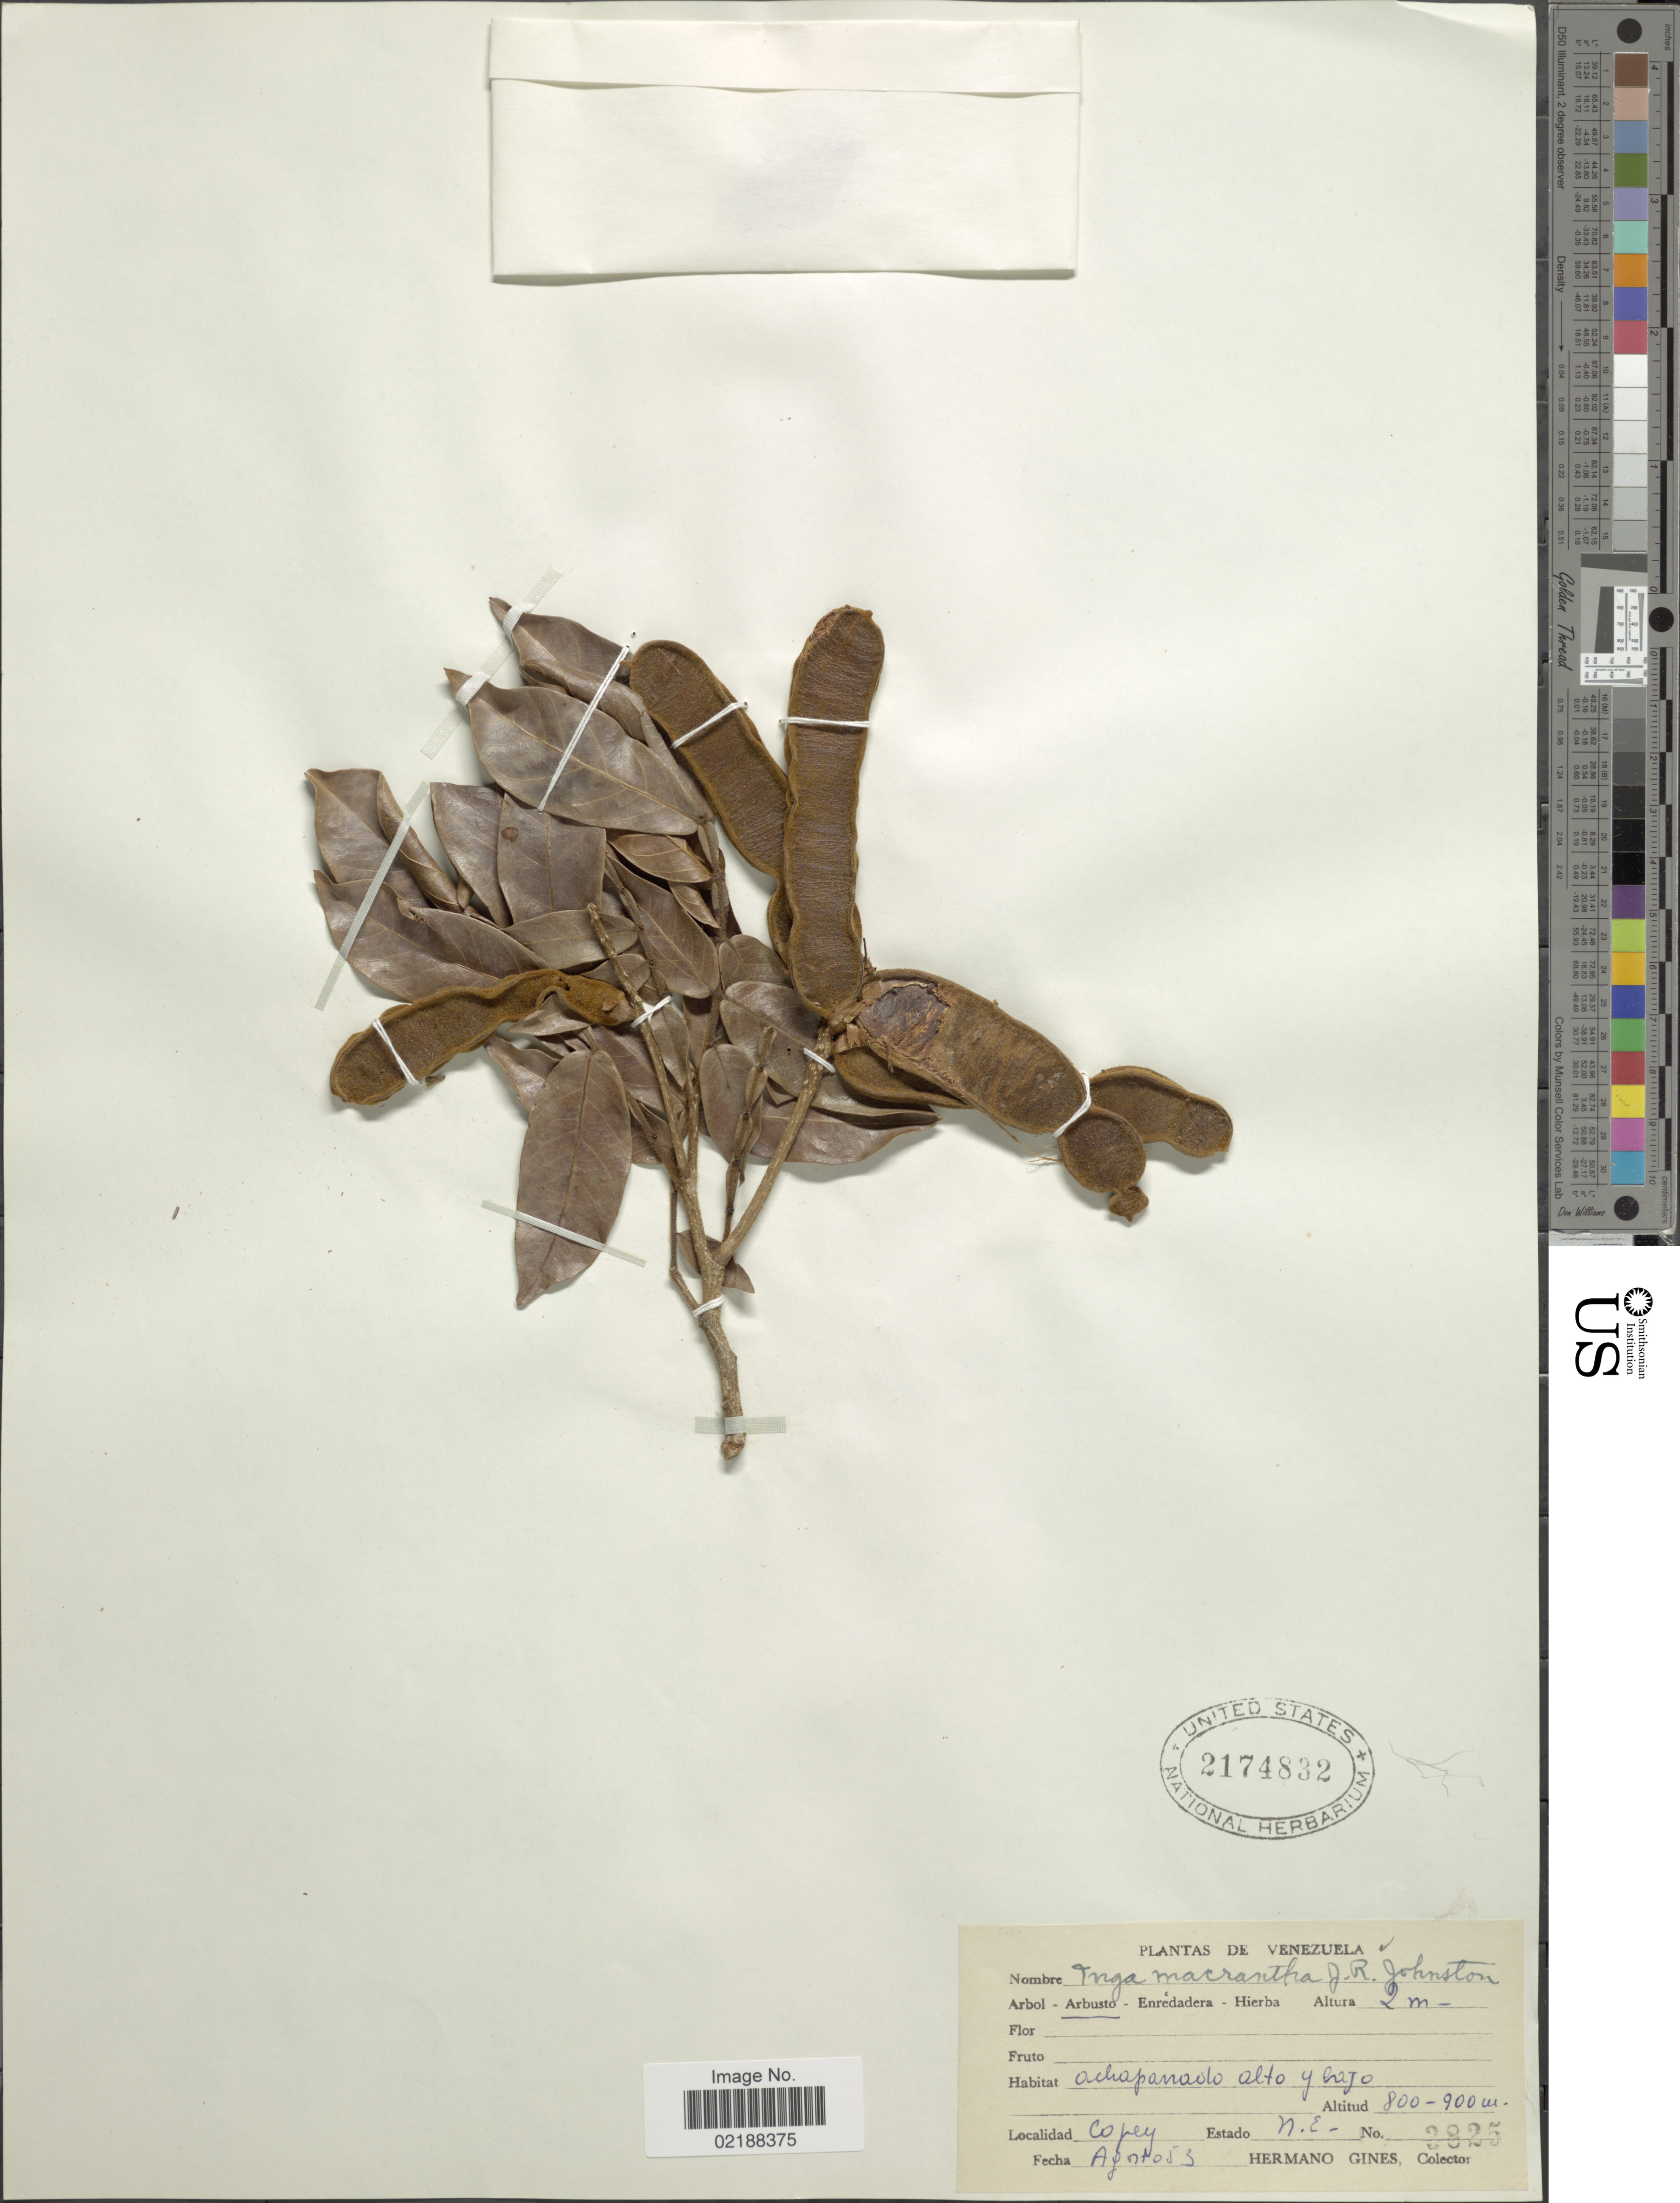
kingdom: Plantae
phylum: Tracheophyta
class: Magnoliopsida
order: Fabales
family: Fabaceae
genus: Inga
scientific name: Inga macrantha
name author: J.R. Johnst.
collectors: Bro. Gines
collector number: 3825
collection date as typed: Transcribed d/m/y: /8/53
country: Venezuela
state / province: Nueva Esparta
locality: Copey. Estado. N.E.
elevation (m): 800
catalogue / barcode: US 2174832